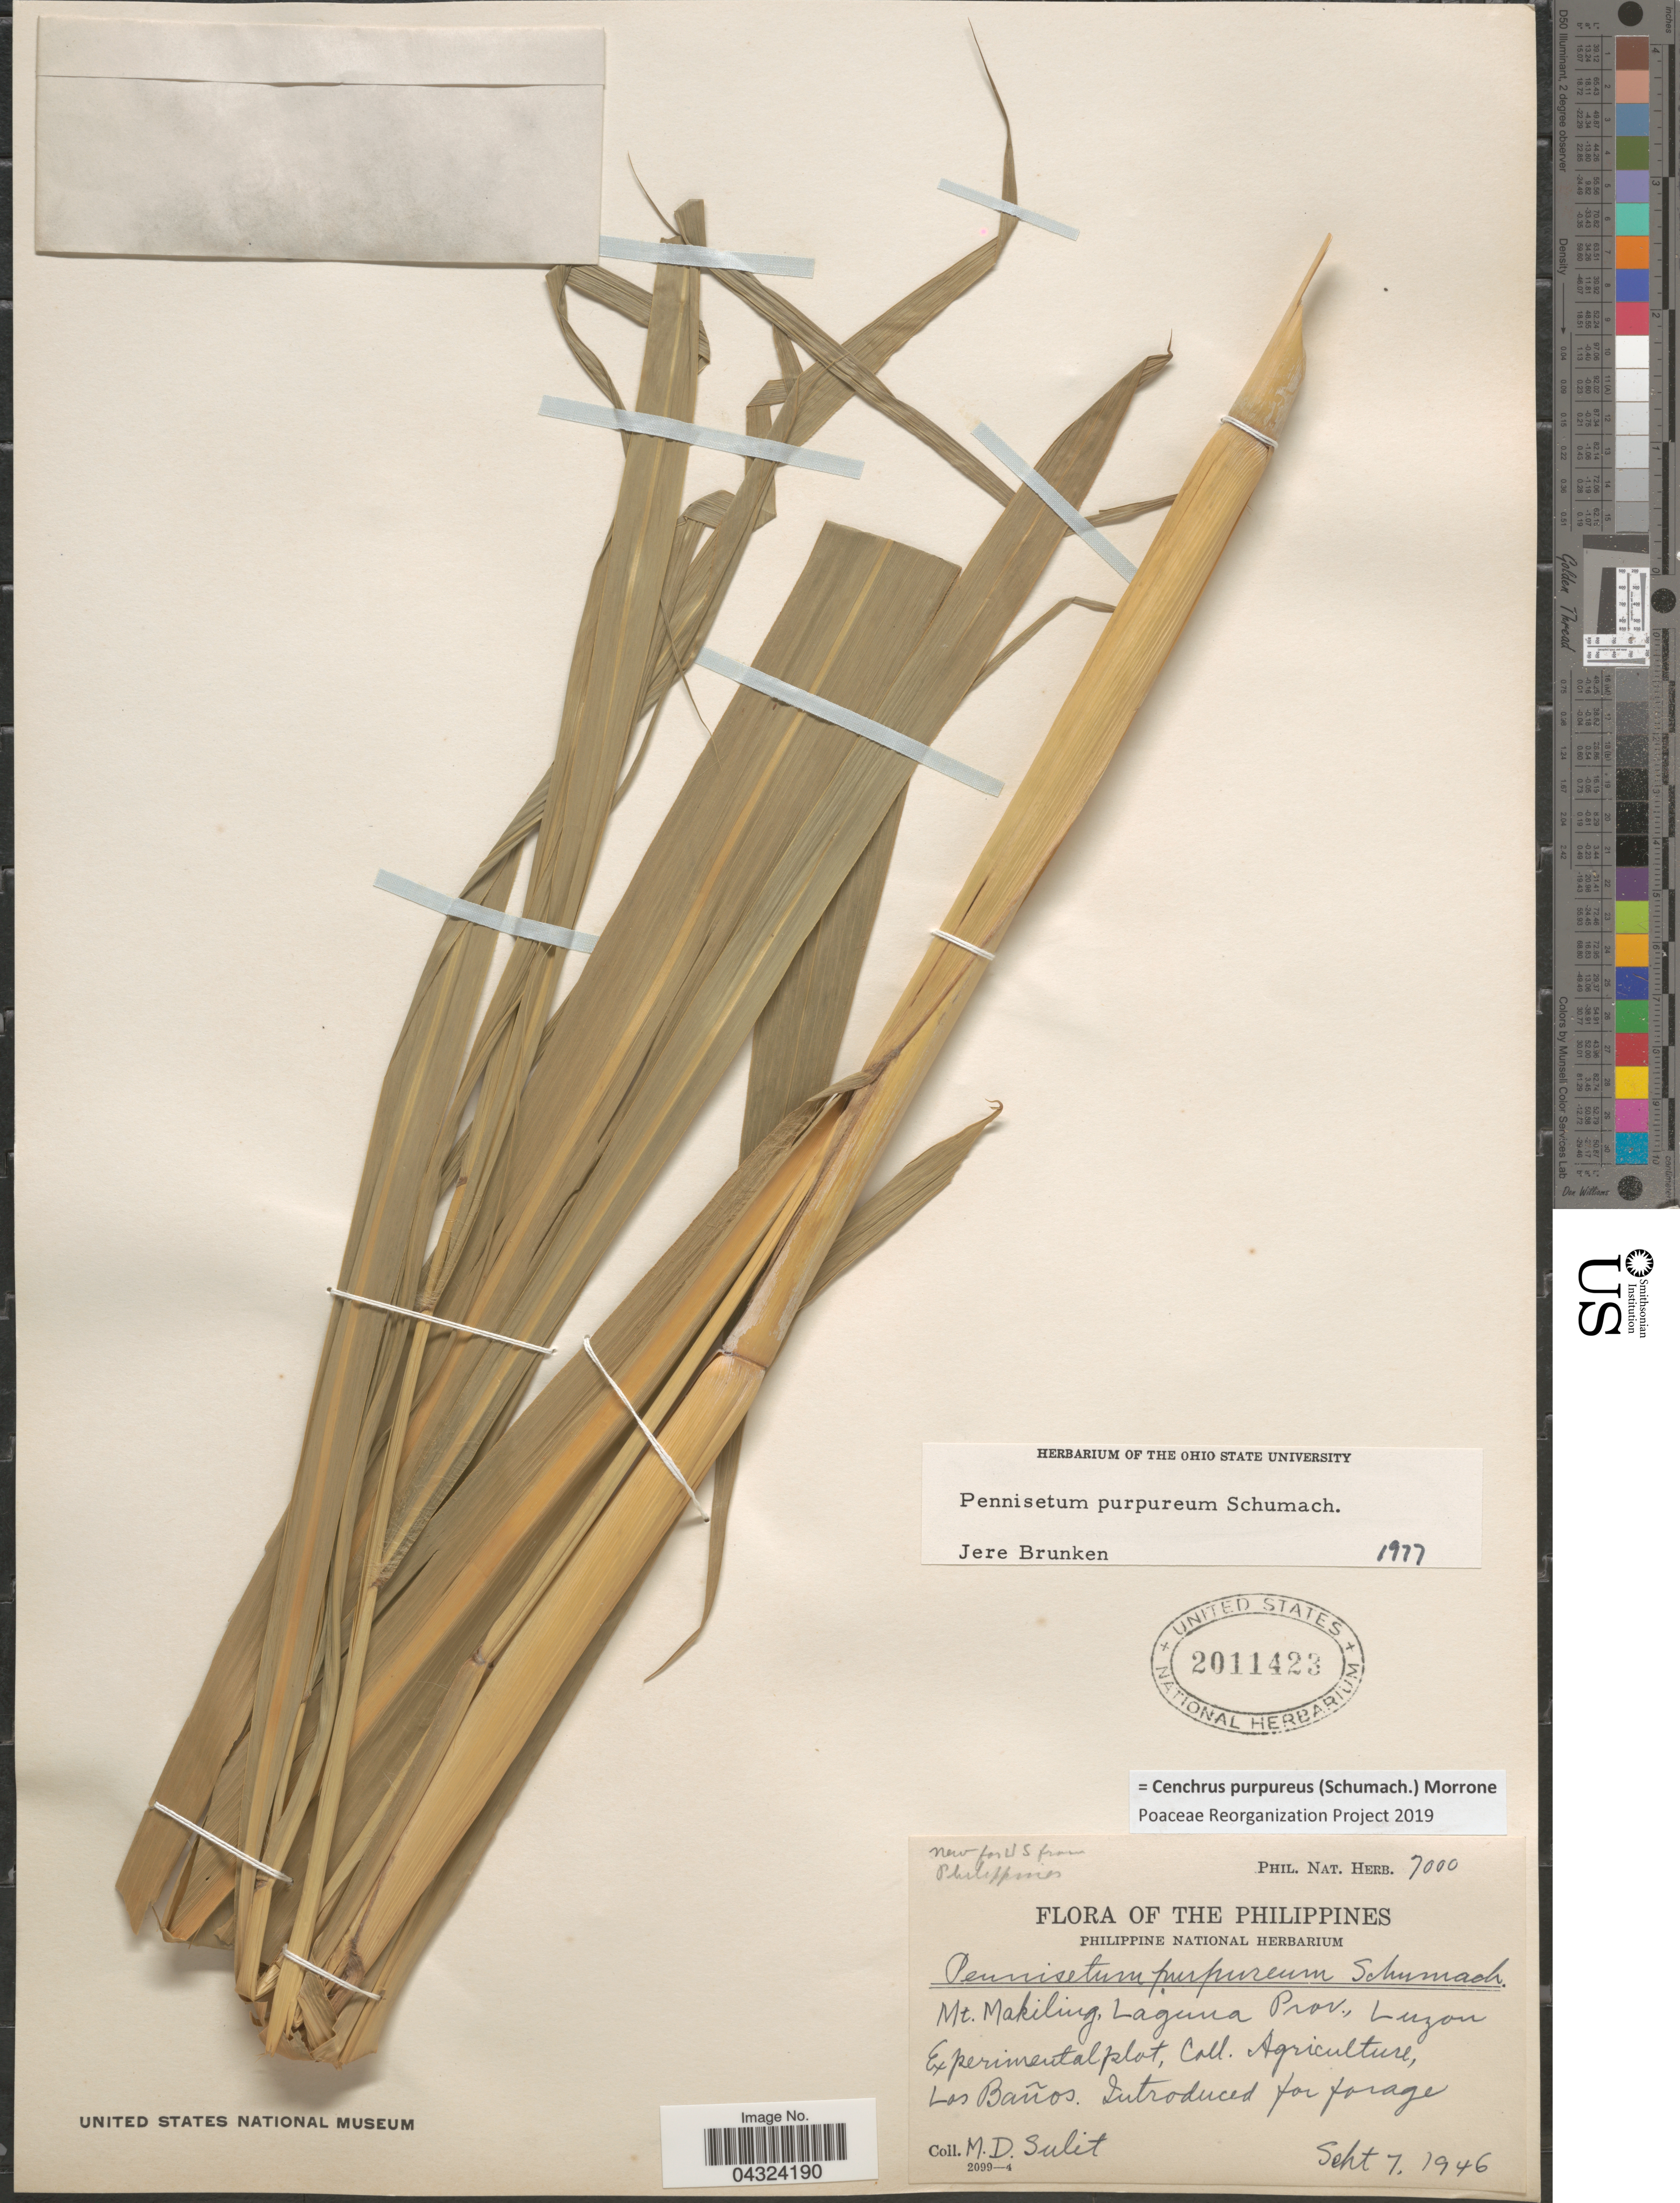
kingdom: Plantae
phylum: Tracheophyta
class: Liliopsida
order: Poales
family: Poaceae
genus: Cenchrus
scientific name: Cenchrus purpureus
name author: (Schumach.) Morrone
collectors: M. Sulit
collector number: Phil. Nat. Herb. 7000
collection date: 1946-09-07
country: Philippines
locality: Mt. Makiling, Laguna Prov. Luzon. Experimental plot, Coll. Agriculture, Los Baños.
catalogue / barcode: US 2011423